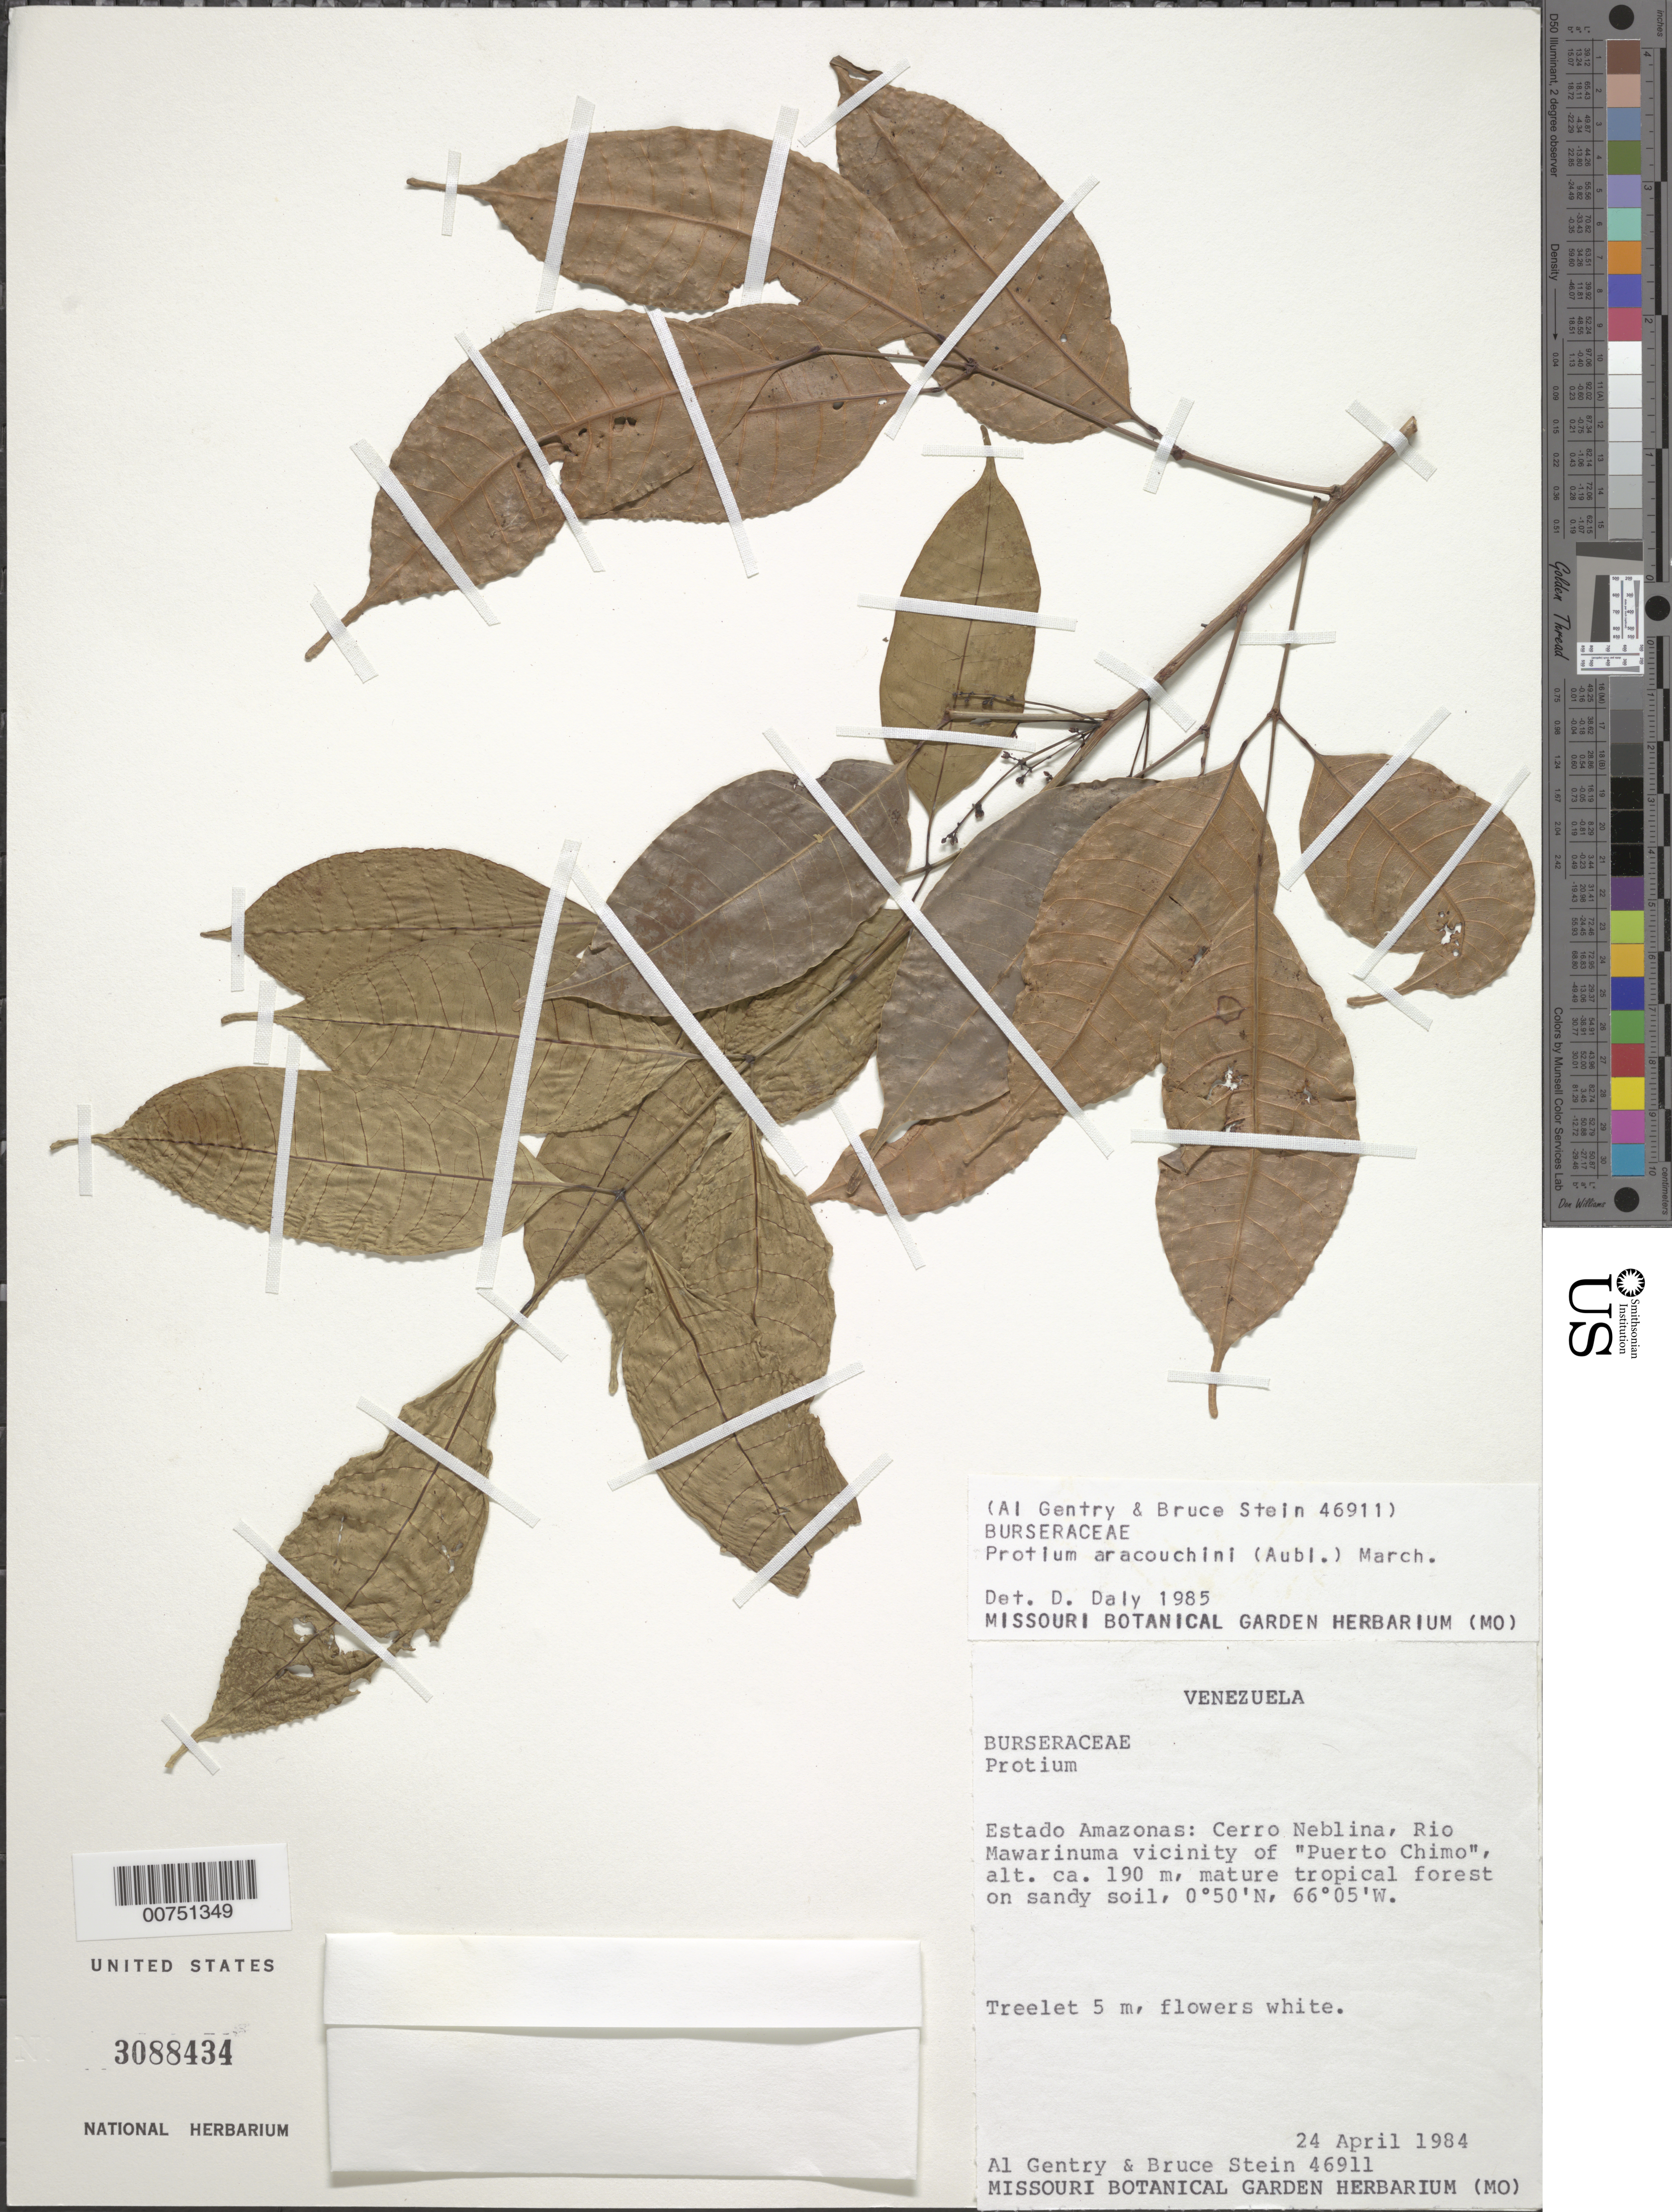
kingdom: Plantae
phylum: Tracheophyta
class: Magnoliopsida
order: Sapindales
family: Burseraceae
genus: Protium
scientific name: Protium aracouchini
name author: (Aubl.) Marchand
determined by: Daly, D. C.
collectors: A. H. Gentry & B. Stein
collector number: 46911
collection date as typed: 24-Apr-84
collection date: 1984-04-24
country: Venezuela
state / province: Amazonas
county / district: Río Negro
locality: Cerro de La Neblina, Río Mawarinuma, vic. of "Puerto Chimo"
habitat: Mature tropical forest on sandy soil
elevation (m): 190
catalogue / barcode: US 3088434